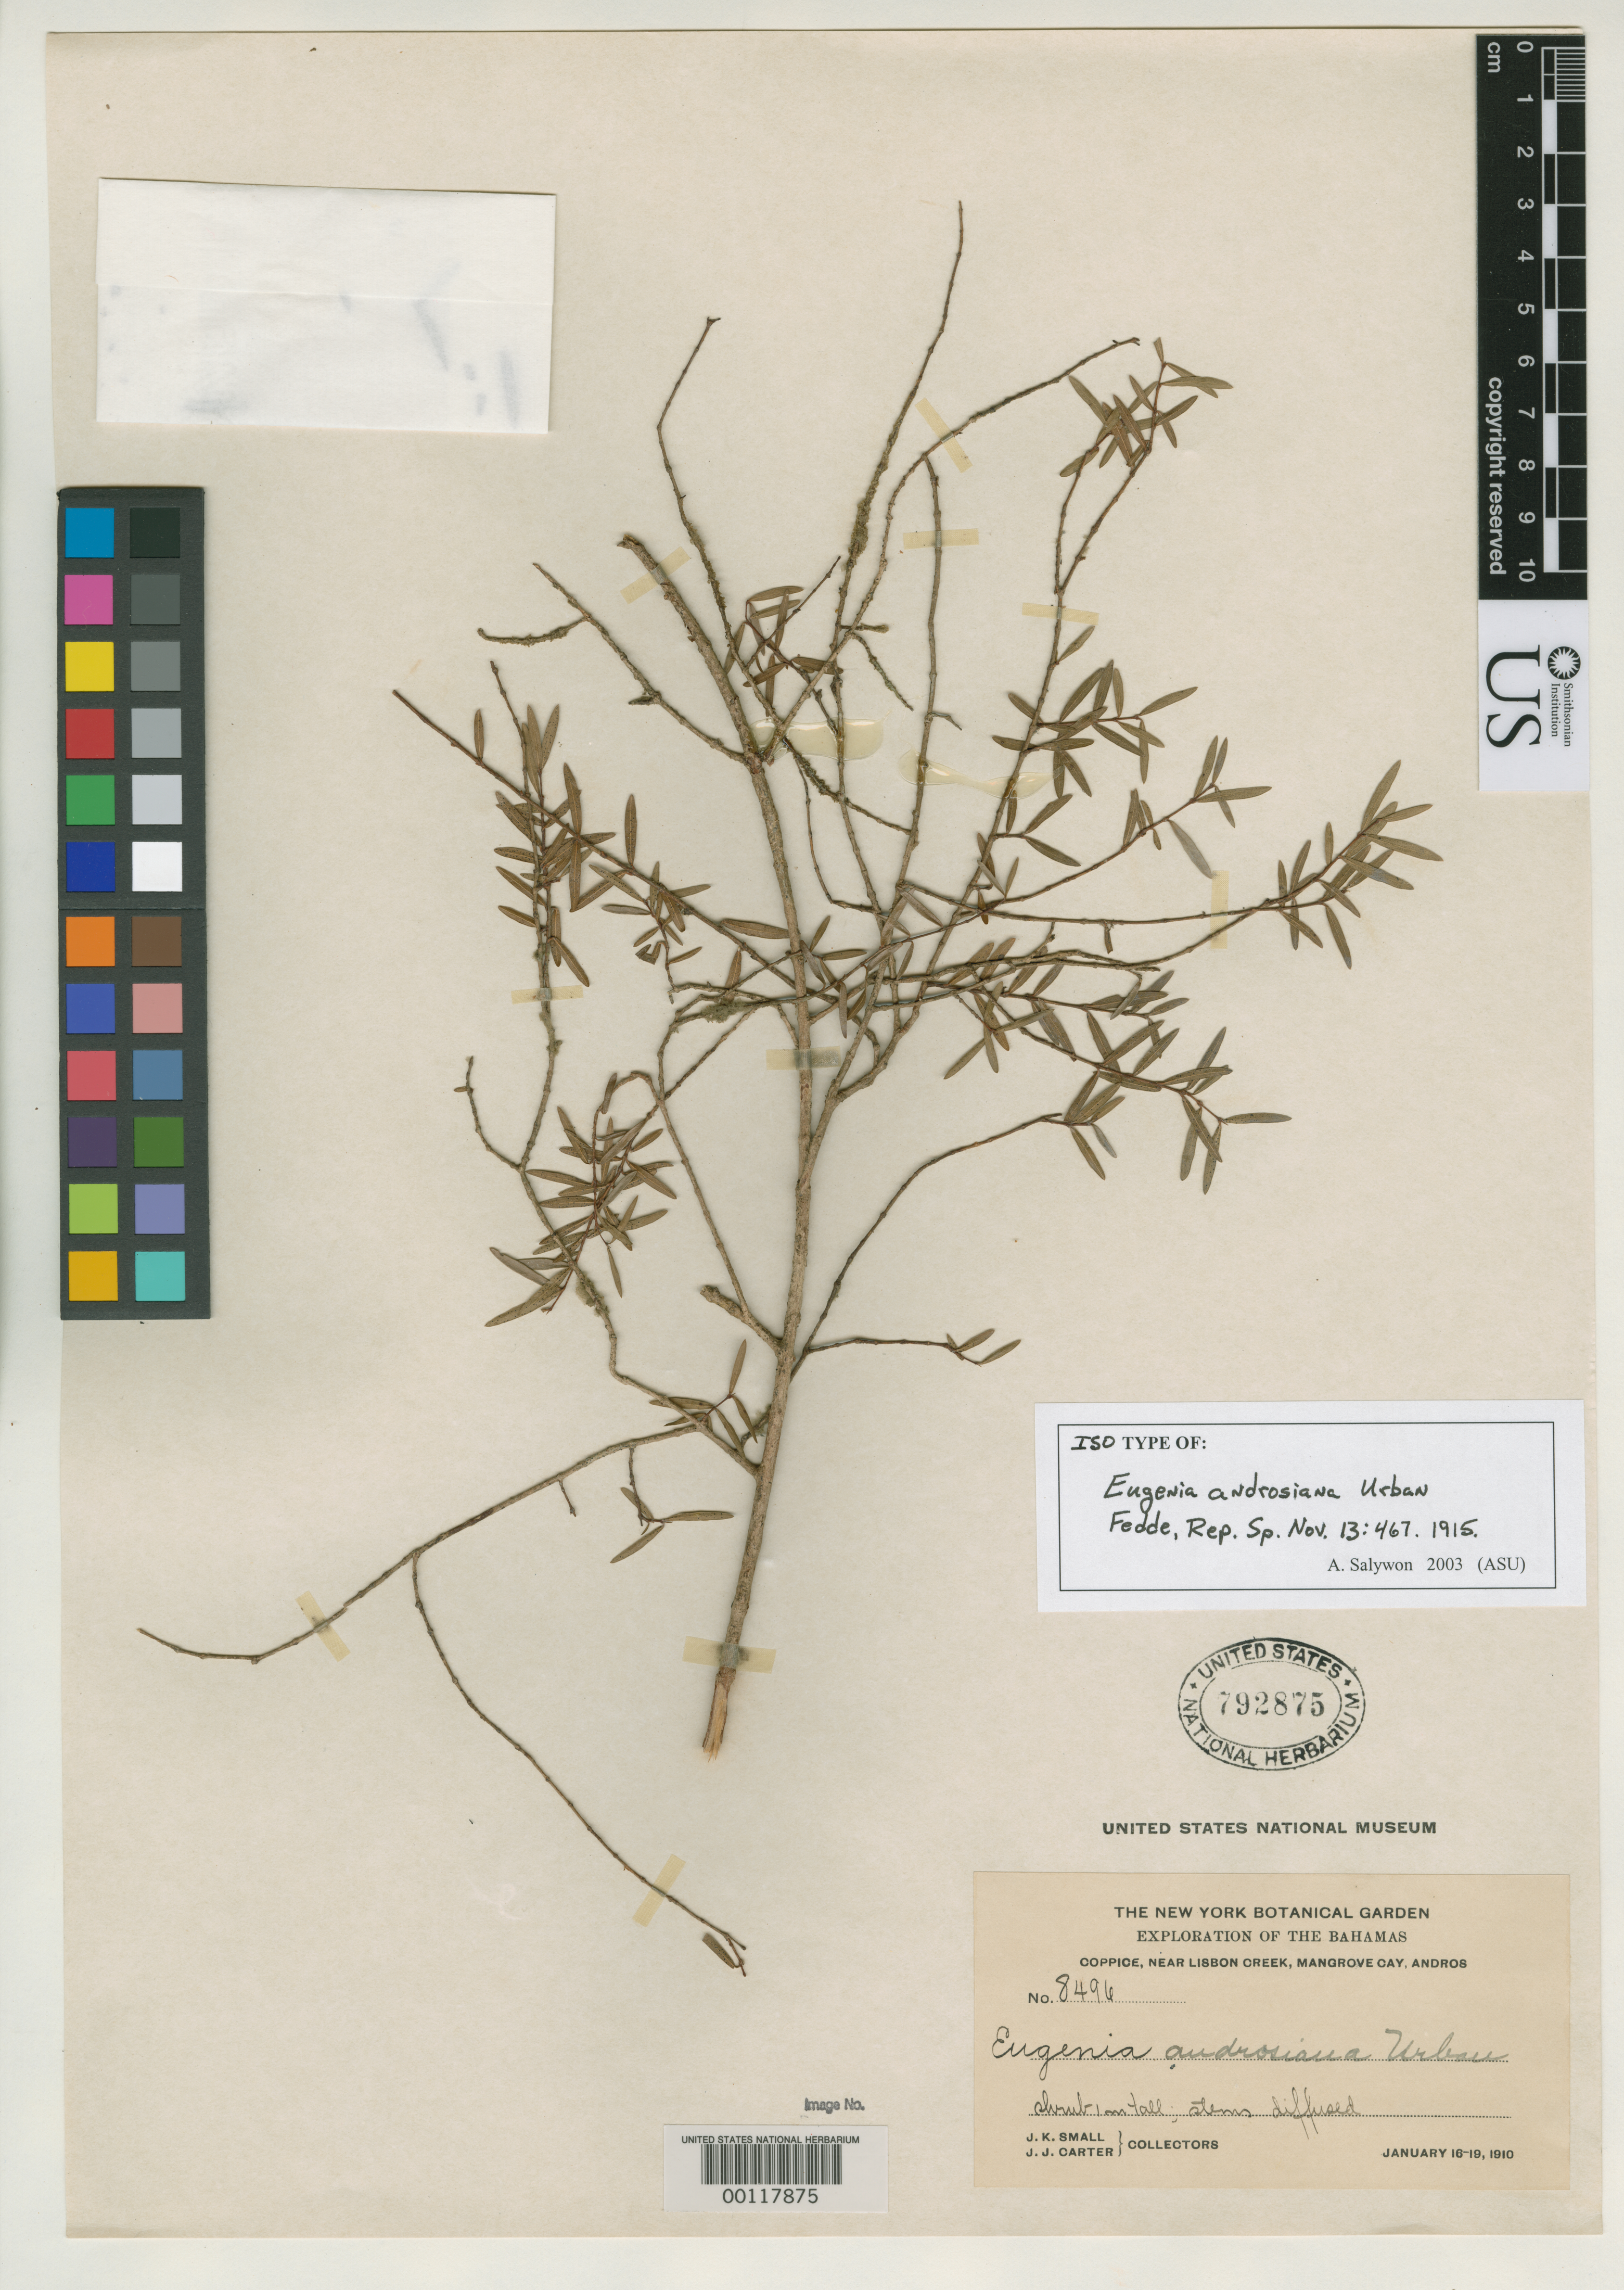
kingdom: Plantae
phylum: Tracheophyta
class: Magnoliopsida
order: Myrtales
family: Myrtaceae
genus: Eugenia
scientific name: Eugenia androsiana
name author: Urb.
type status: Isotype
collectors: J. K. Small & J. J. Carter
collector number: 8496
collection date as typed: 16 Jan 1910 to 19 Jan 1910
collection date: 1910-01-16/1910-01-19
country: Bahamas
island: Andros Island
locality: Coppice, near Lisbon Creek, Mangrove Cay, Andros.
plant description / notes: Synonymy acc. to Correll 1977, J. Arnold Arbor. 58: 41.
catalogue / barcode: US 792875